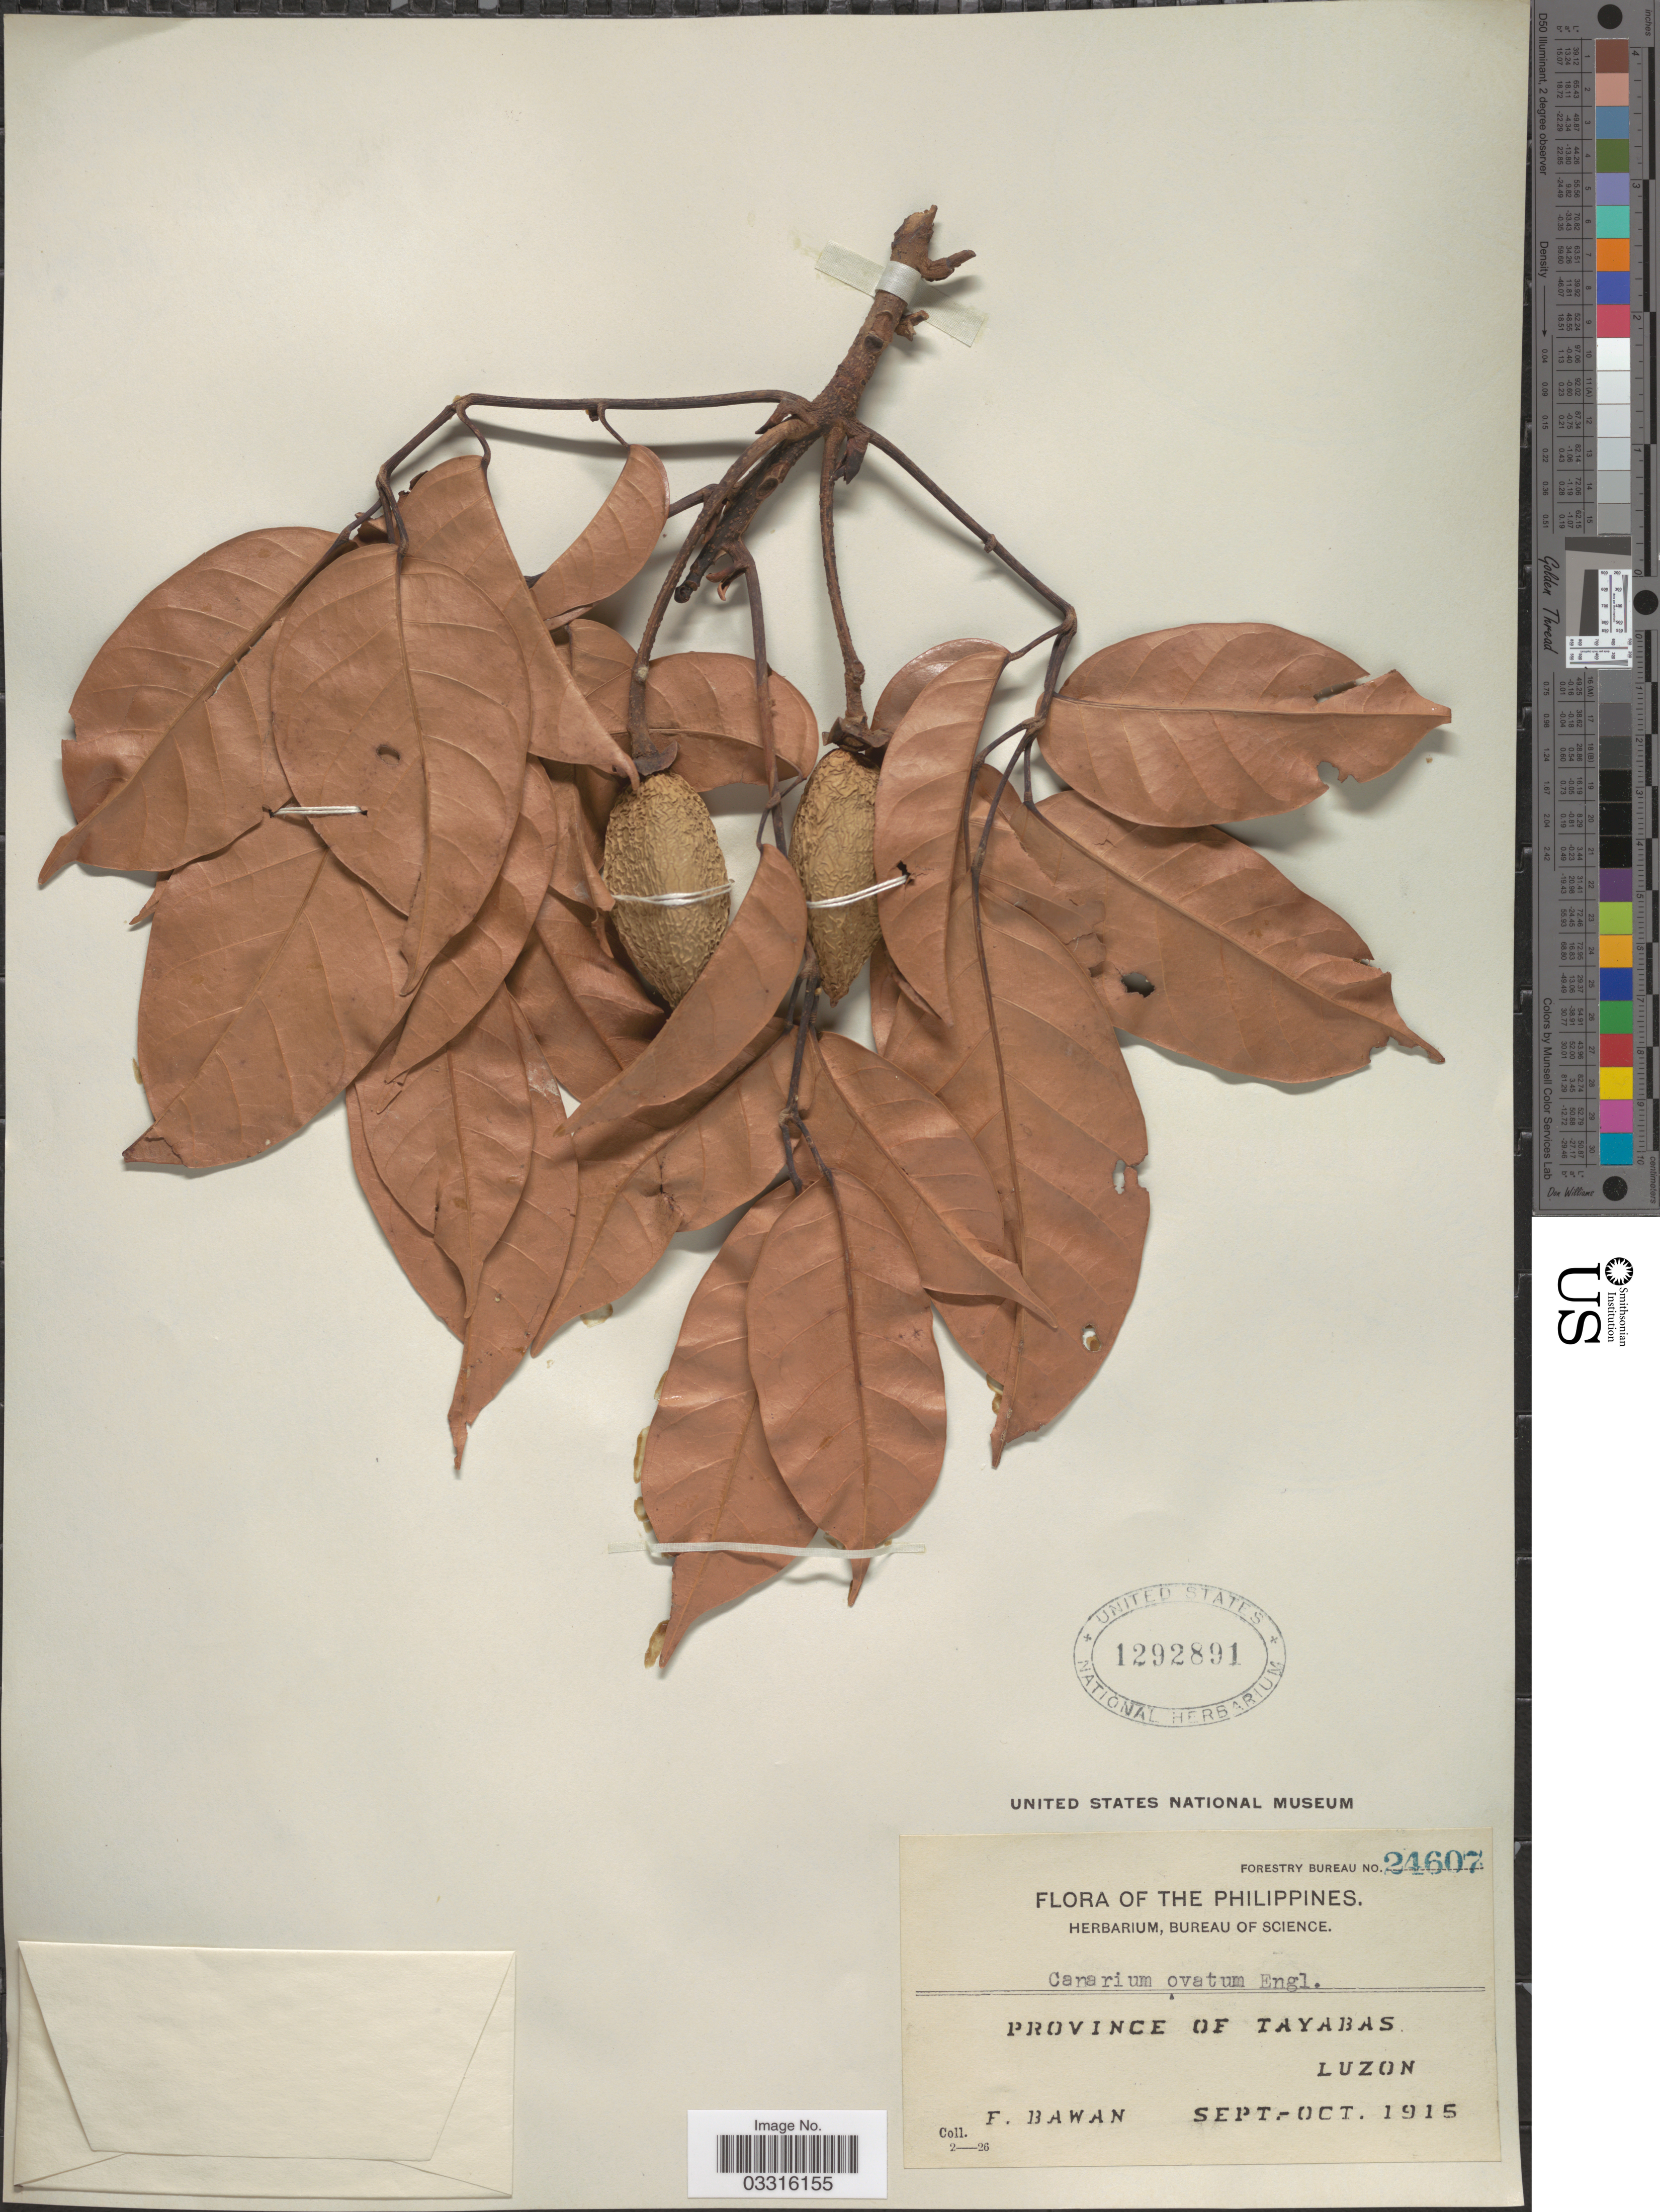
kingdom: Plantae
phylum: Tracheophyta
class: Magnoliopsida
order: Sapindales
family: Burseraceae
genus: Canarium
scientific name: Canarium ovatum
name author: Engl.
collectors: F. Bawan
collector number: Forestry Bureau 24607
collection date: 1915-09/1915-10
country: Philippines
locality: Province of Tayabas, Luzon.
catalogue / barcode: US 1292891